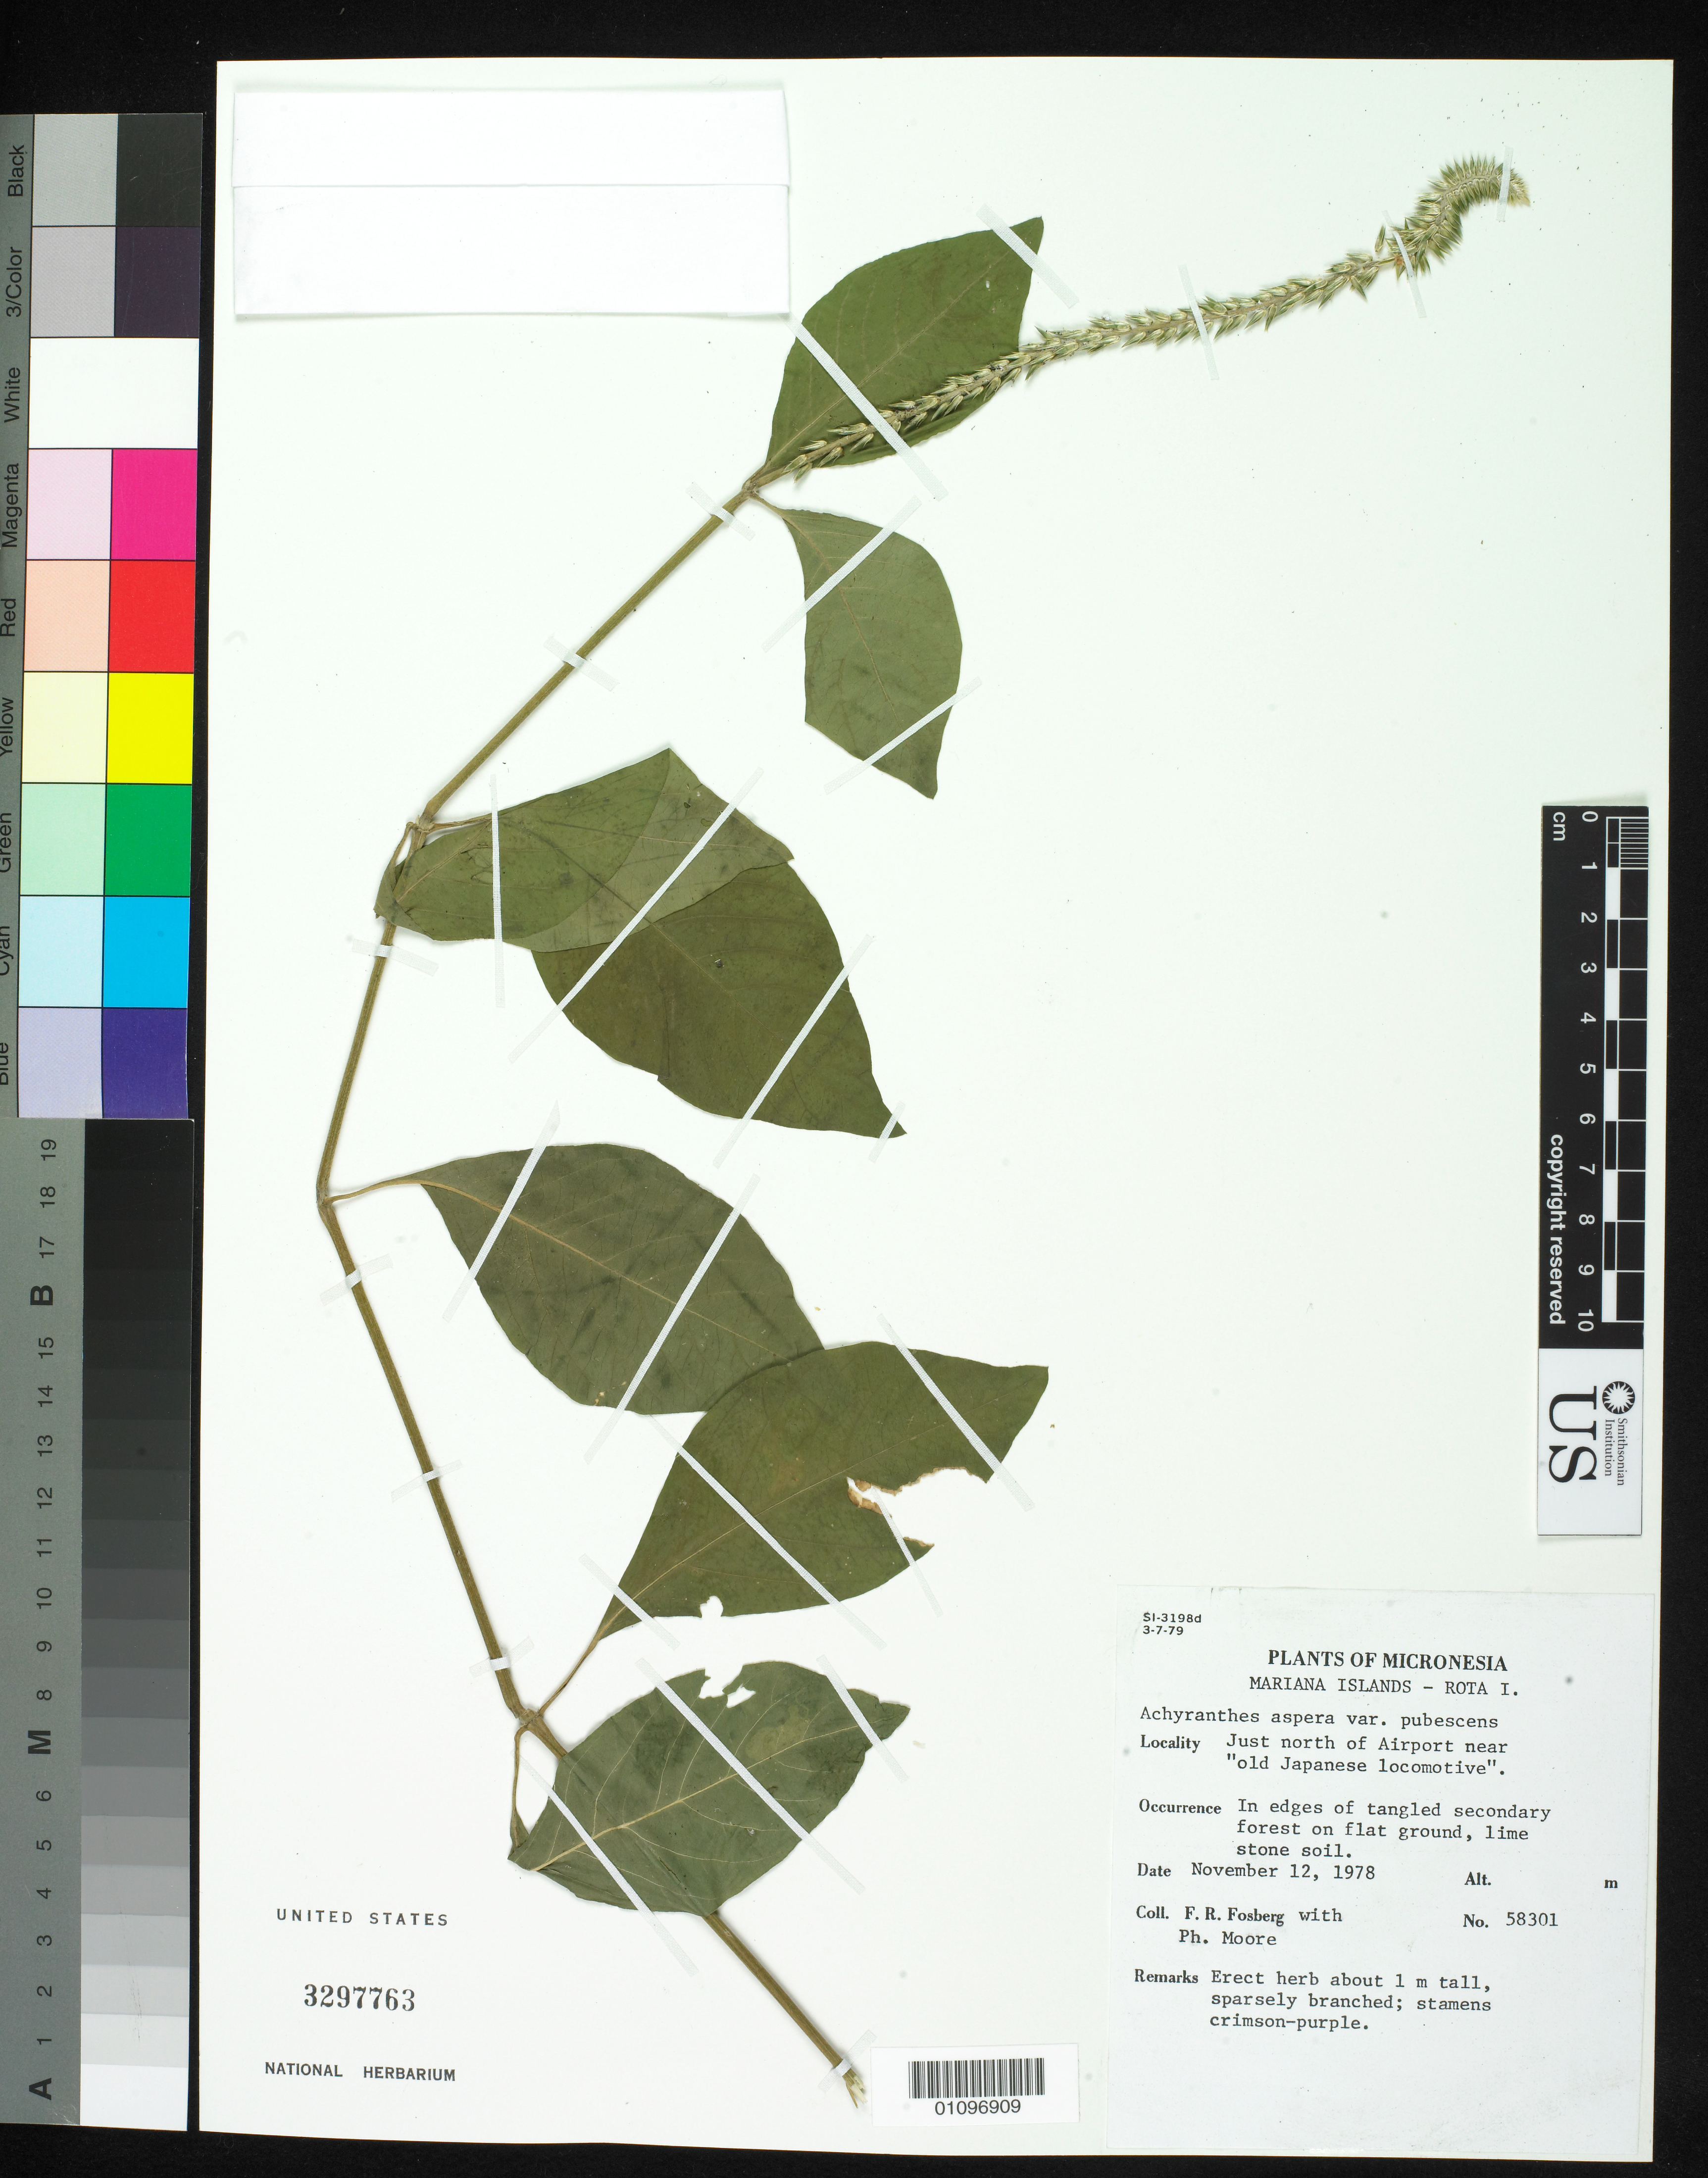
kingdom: Plantae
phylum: Tracheophyta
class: Magnoliopsida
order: Caryophyllales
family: Amaranthaceae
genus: Achyranthes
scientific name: Achyranthes aspera var. pubescens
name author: (Moq.) C. C. Towns.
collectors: F. R. Fosberg & P. H. Moore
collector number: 58301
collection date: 1978-11-12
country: Northern Mariana Islands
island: Rota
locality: Just north of airport near "Old Japanese locomotive"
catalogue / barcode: US 3297763